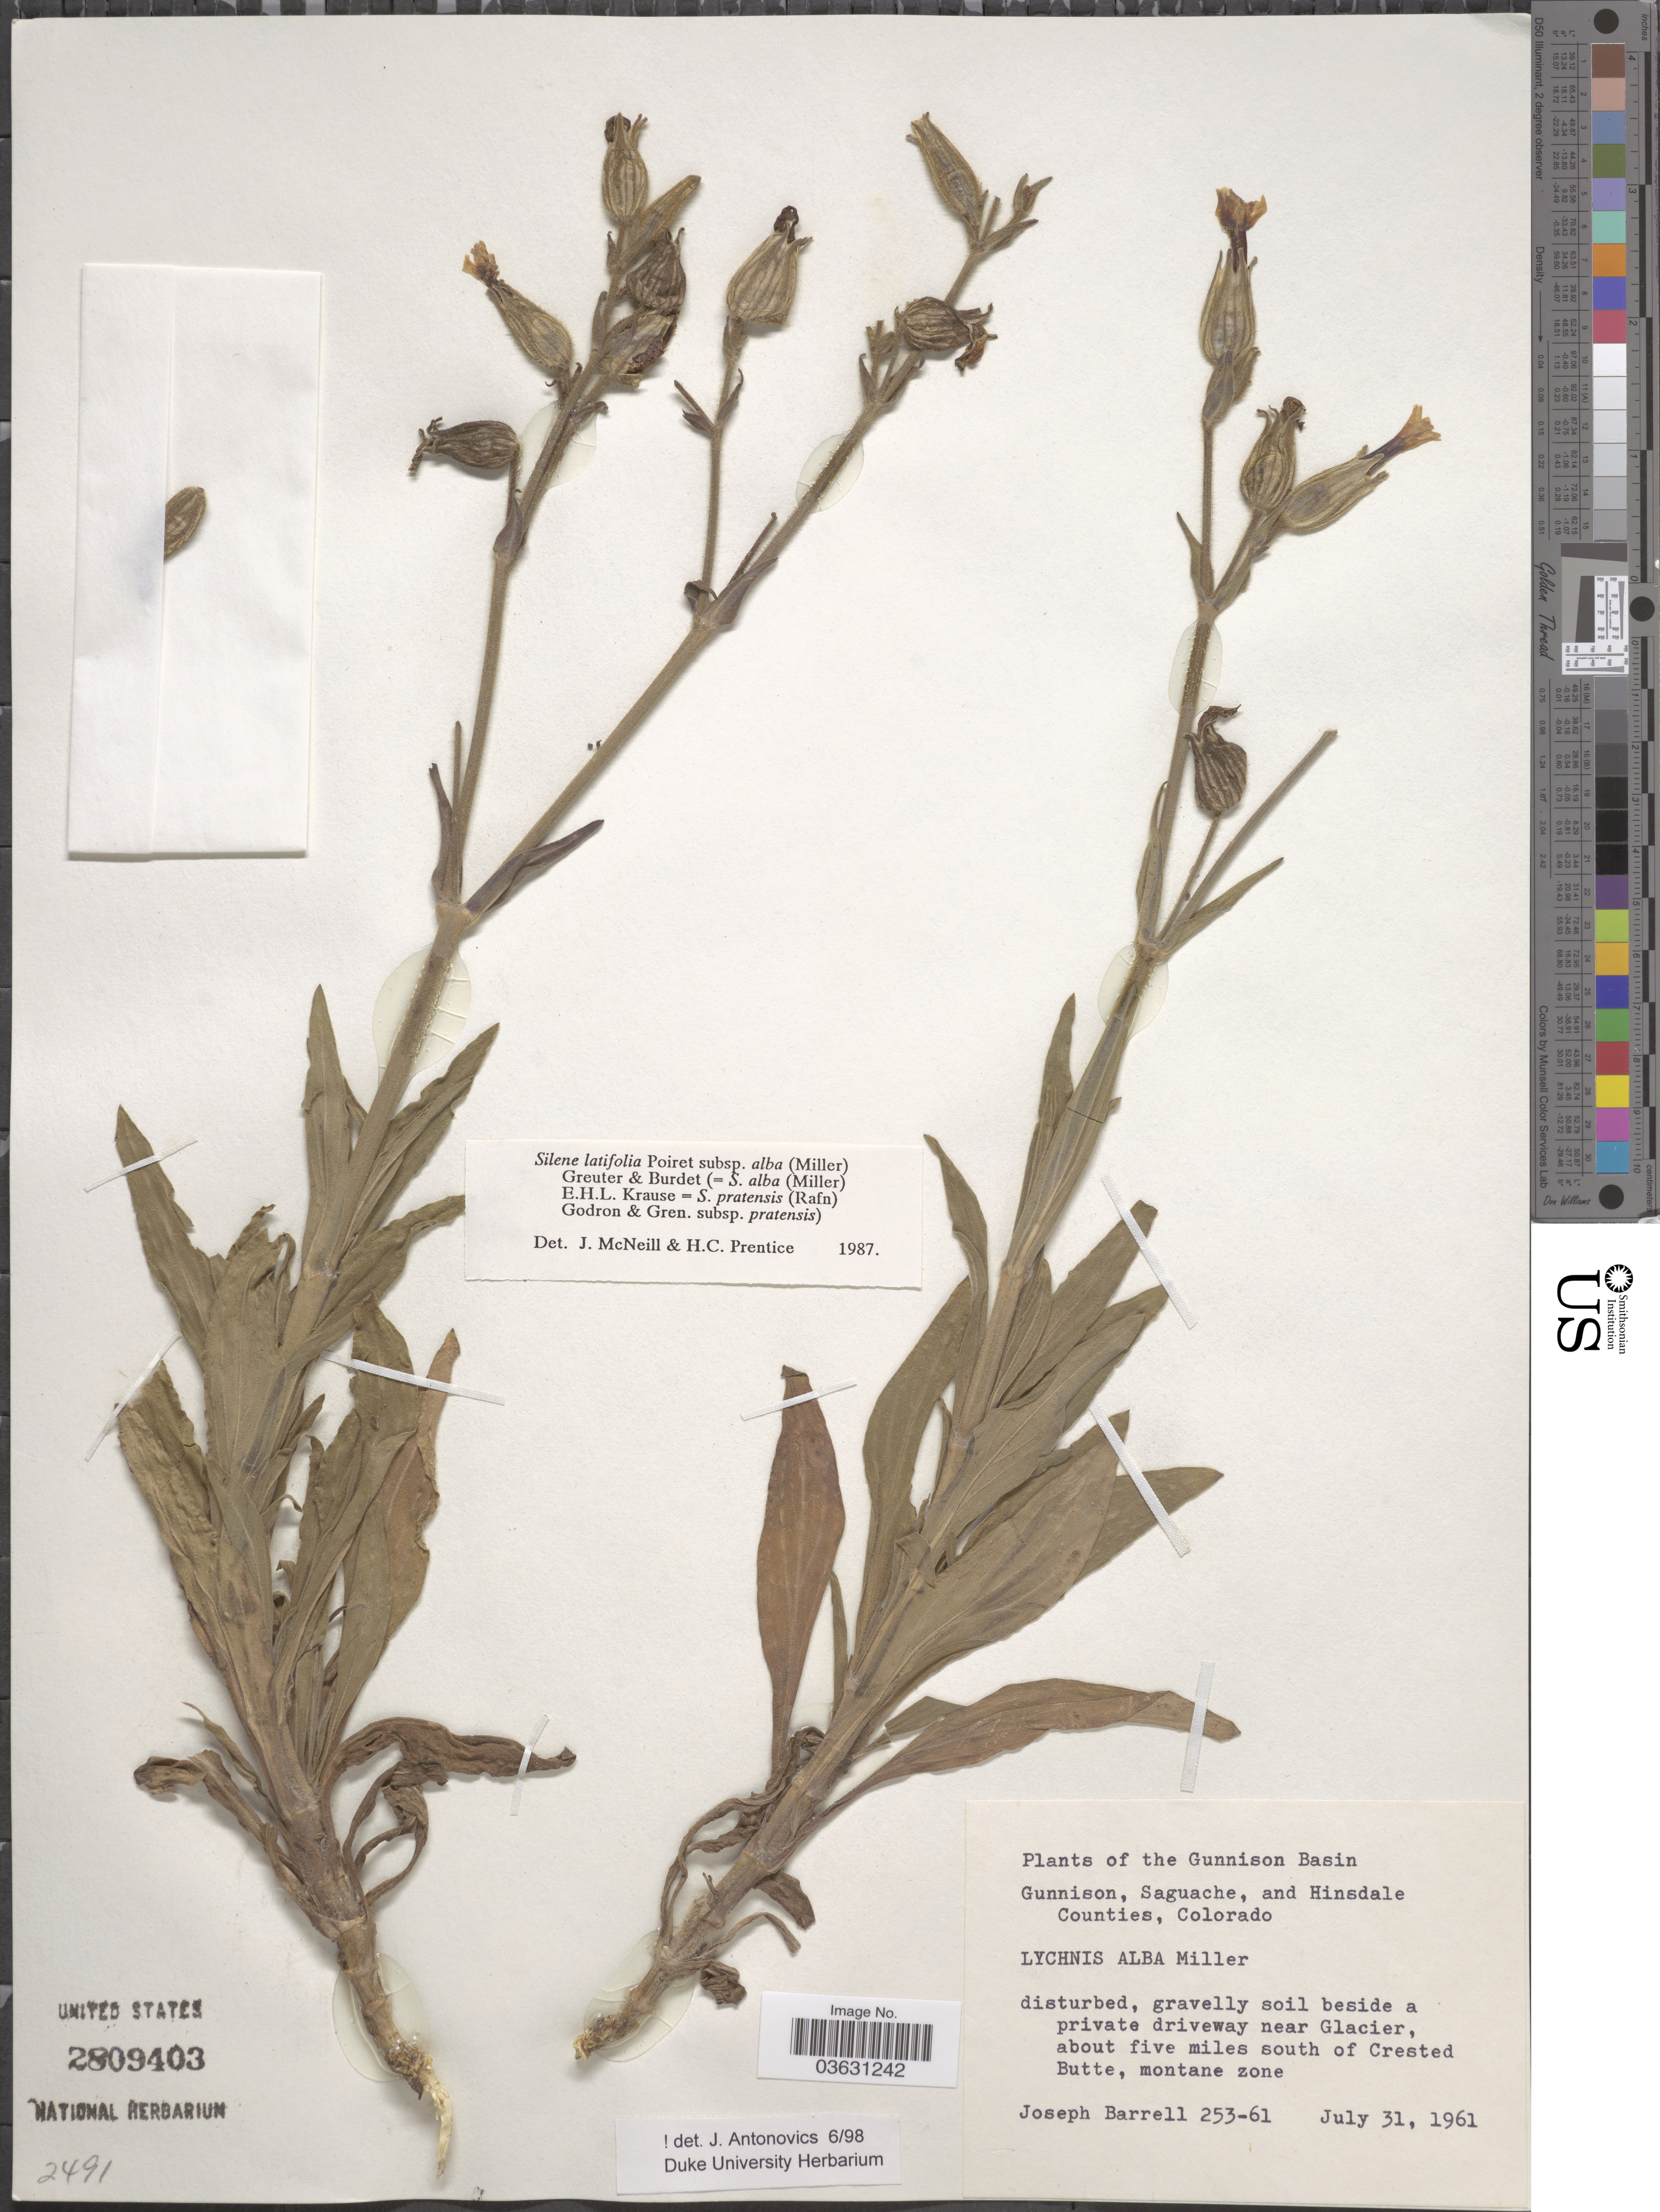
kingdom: Plantae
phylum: Tracheophyta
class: Magnoliopsida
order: Caryophyllales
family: Caryophyllaceae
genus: Silene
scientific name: Silene latifolia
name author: Poir.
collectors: J. Barrell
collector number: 253-61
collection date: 1961-07-31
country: United States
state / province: Colorado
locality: The Gunnison Basin. Gunnison, Saguache, and Hinsdale Counties. Gravelly soil beside a private driveway near Glacier, about five miles south of Crested Butte, montane zone.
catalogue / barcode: US 2809403